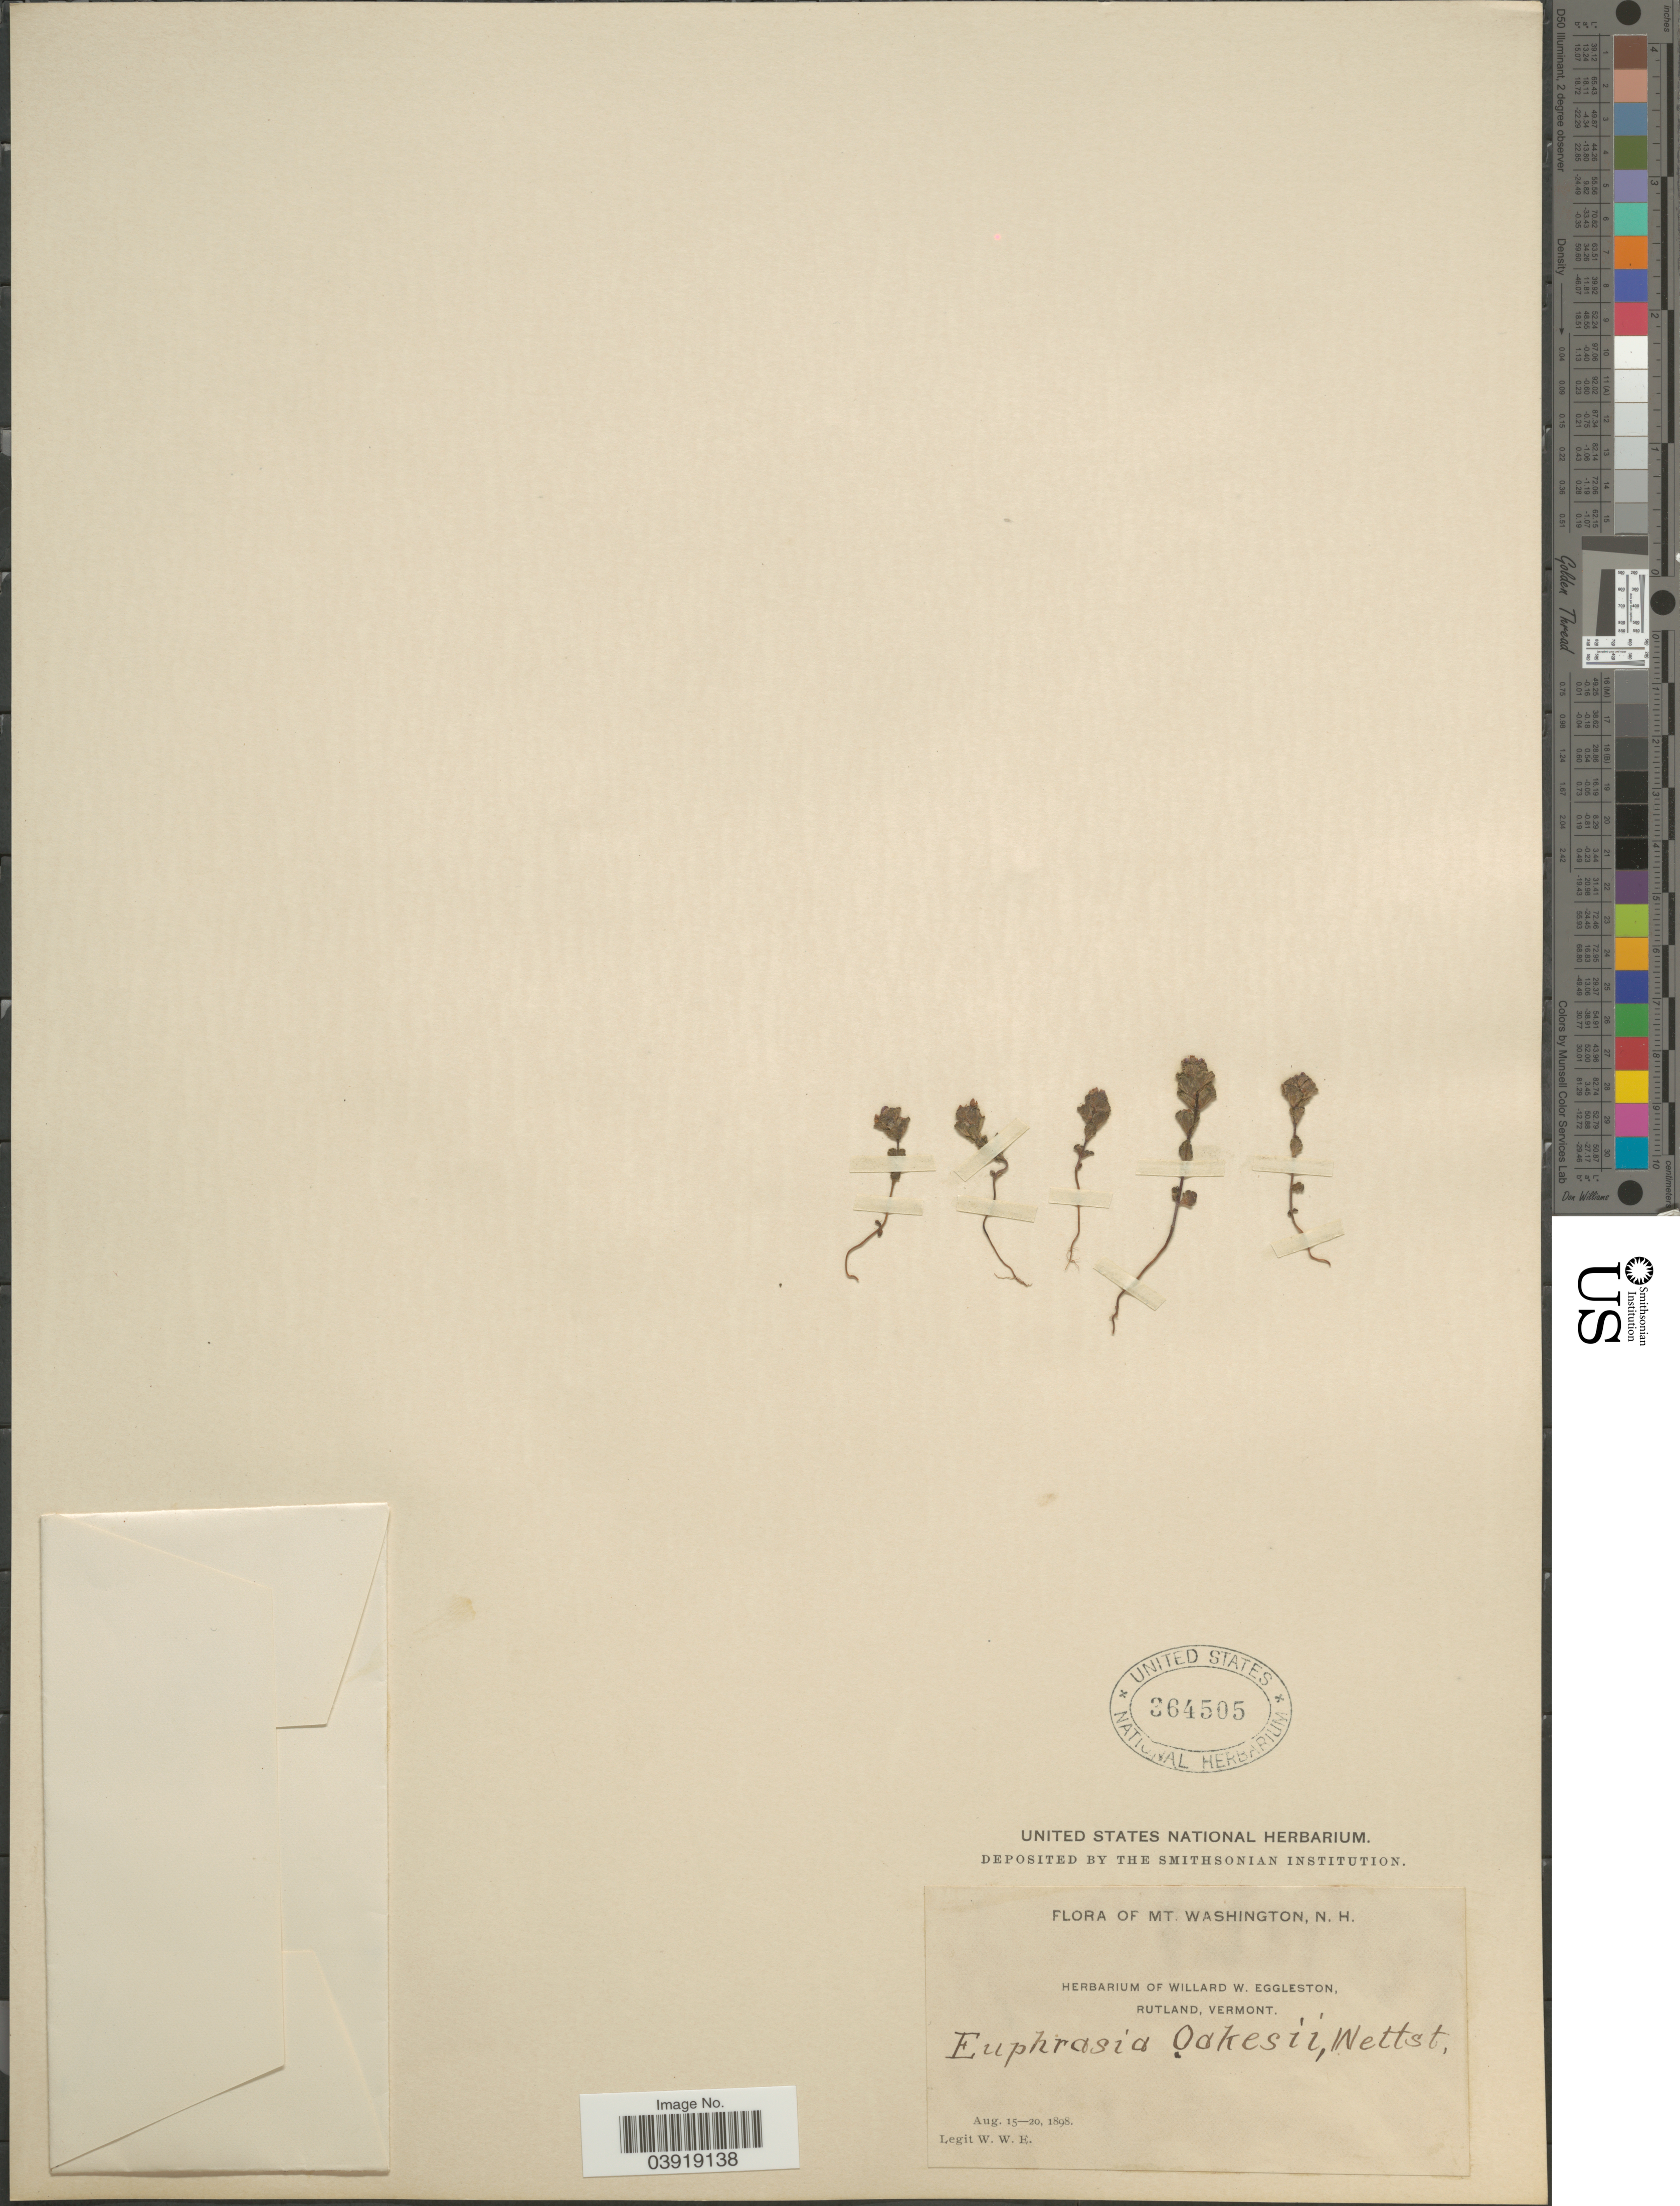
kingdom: Plantae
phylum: Tracheophyta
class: Magnoliopsida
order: Lamiales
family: Orobanchaceae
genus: Euphrasia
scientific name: Euphrasia sp.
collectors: W. W. Eggleston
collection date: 1898-08-15/1898-08-20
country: United States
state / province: New Hampshire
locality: Mt. Washington.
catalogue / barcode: US 364505